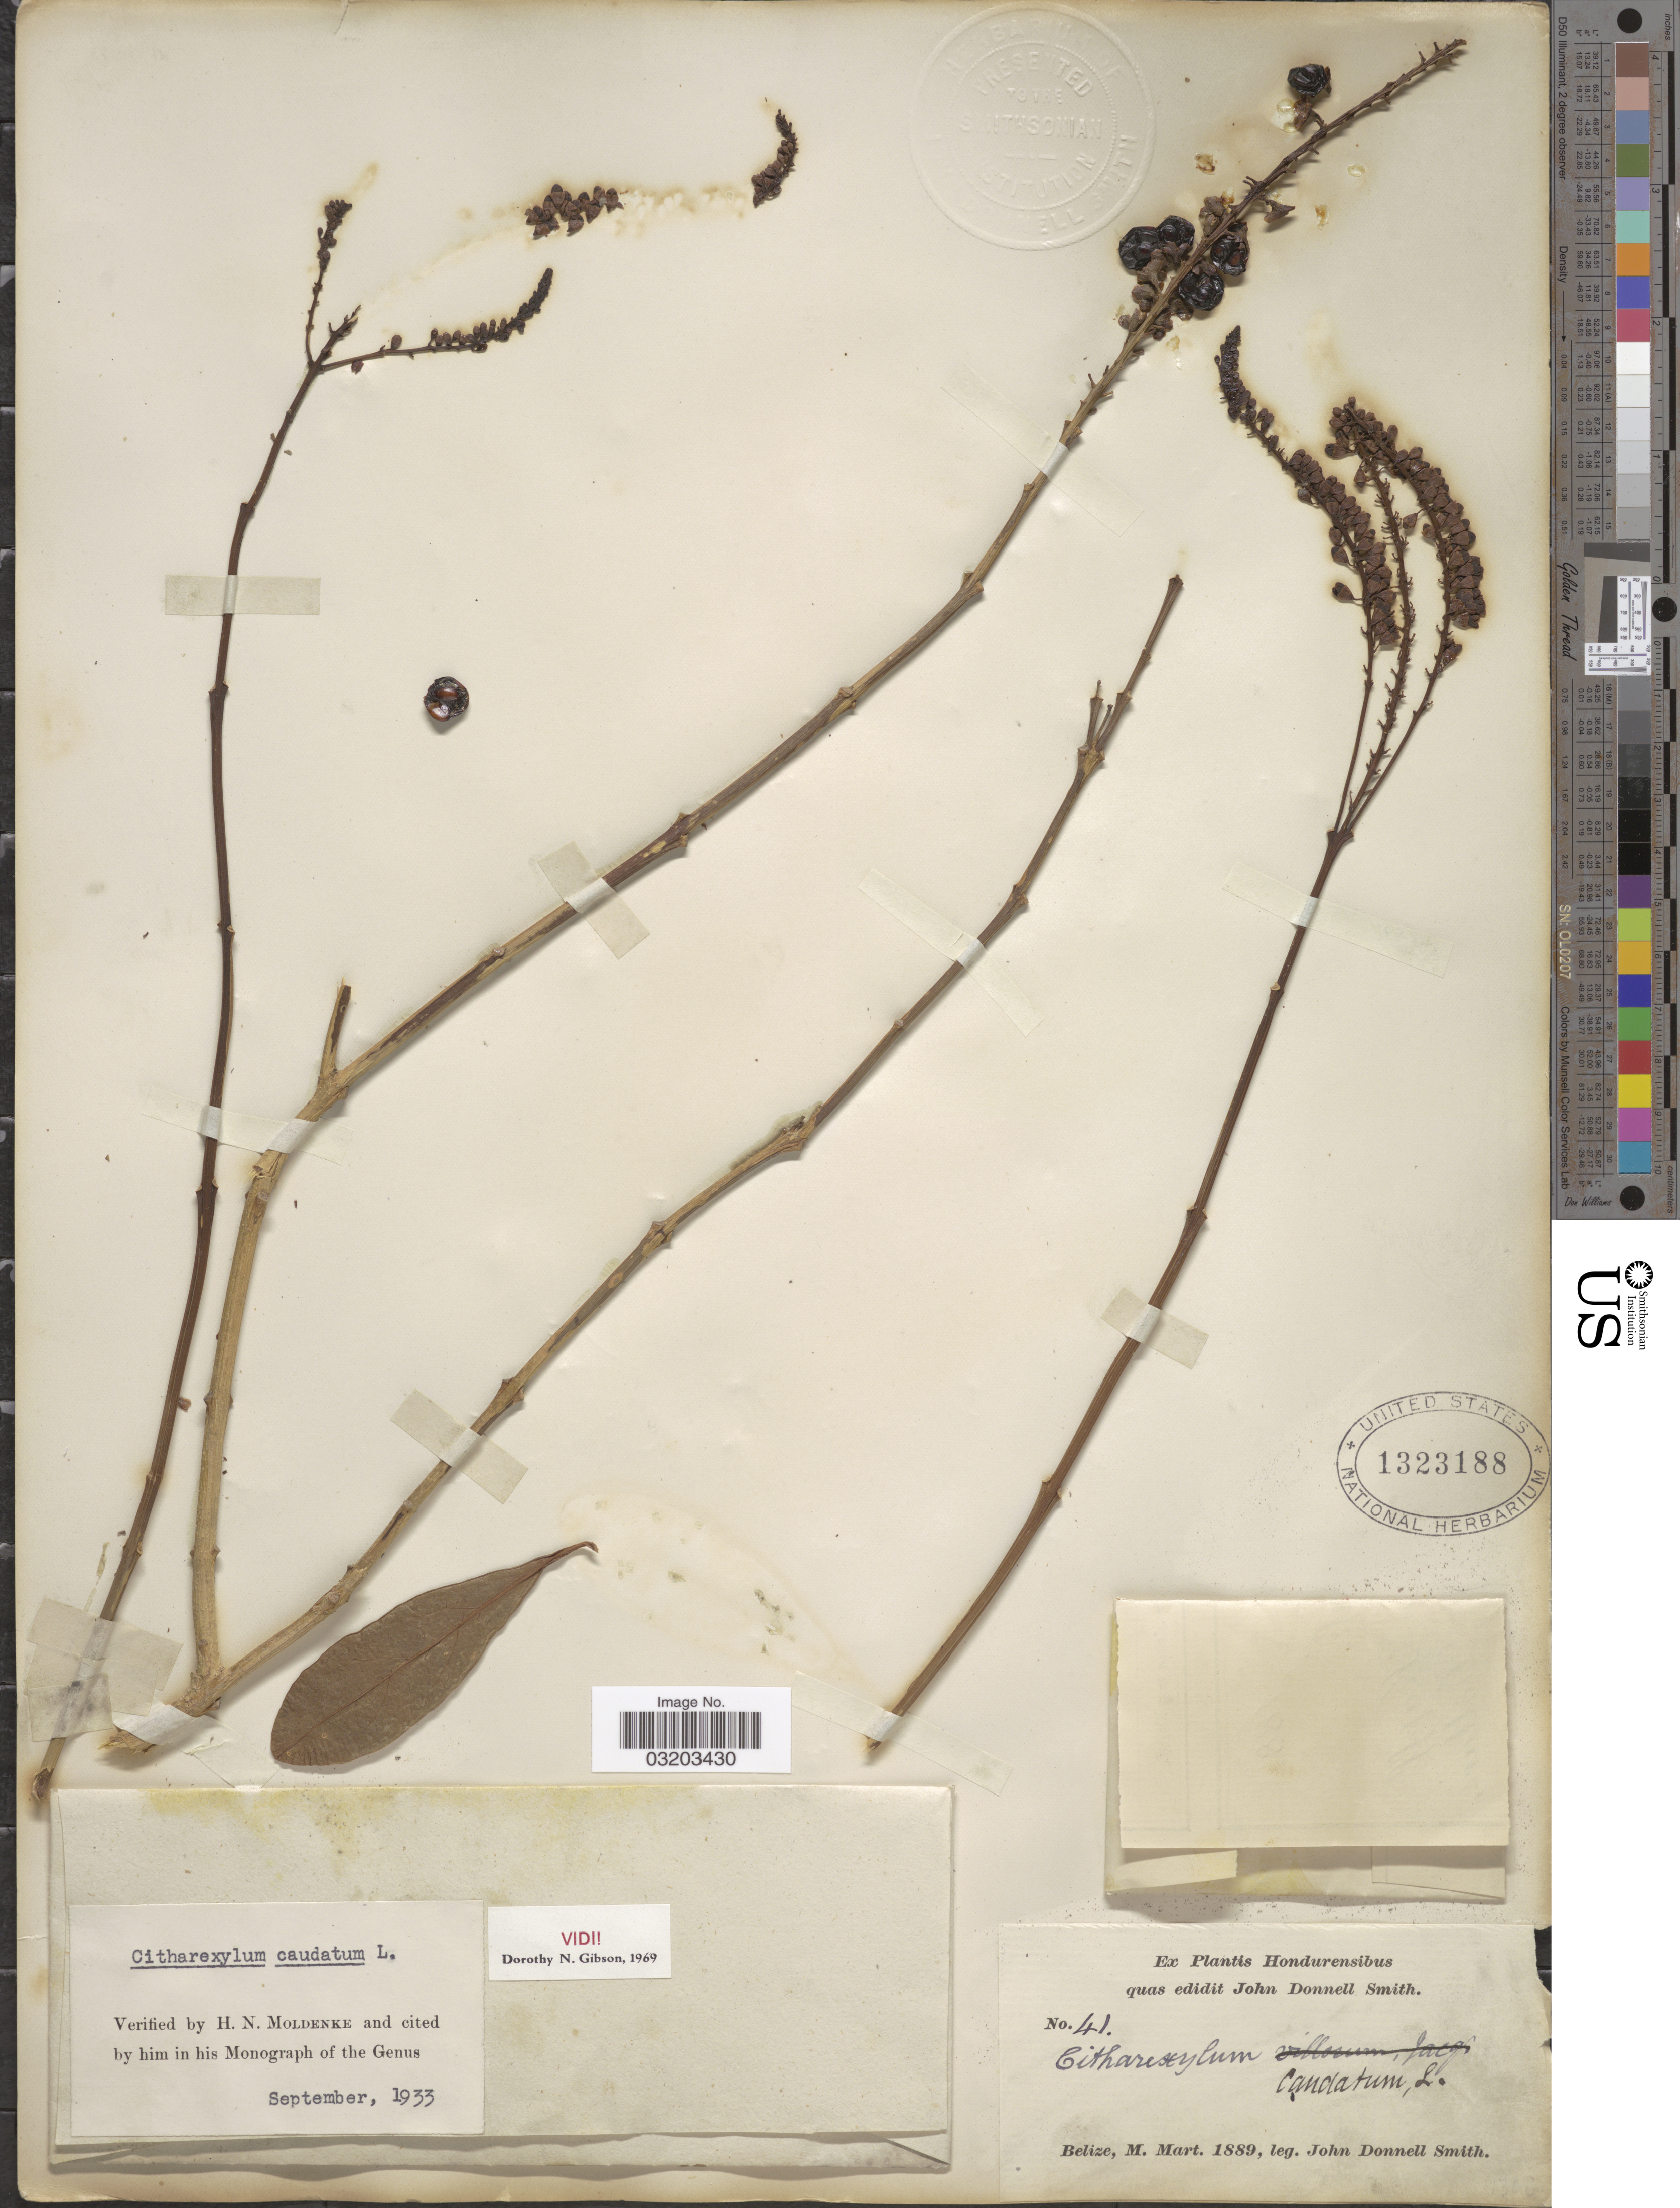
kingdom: Plantae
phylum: Tracheophyta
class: Magnoliopsida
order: Lamiales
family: Verbenaceae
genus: Citharexylum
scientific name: Citharexylum caudatum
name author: L.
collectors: J. Donnell Smith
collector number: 41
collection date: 1889-03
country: Belize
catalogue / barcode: US 1323188